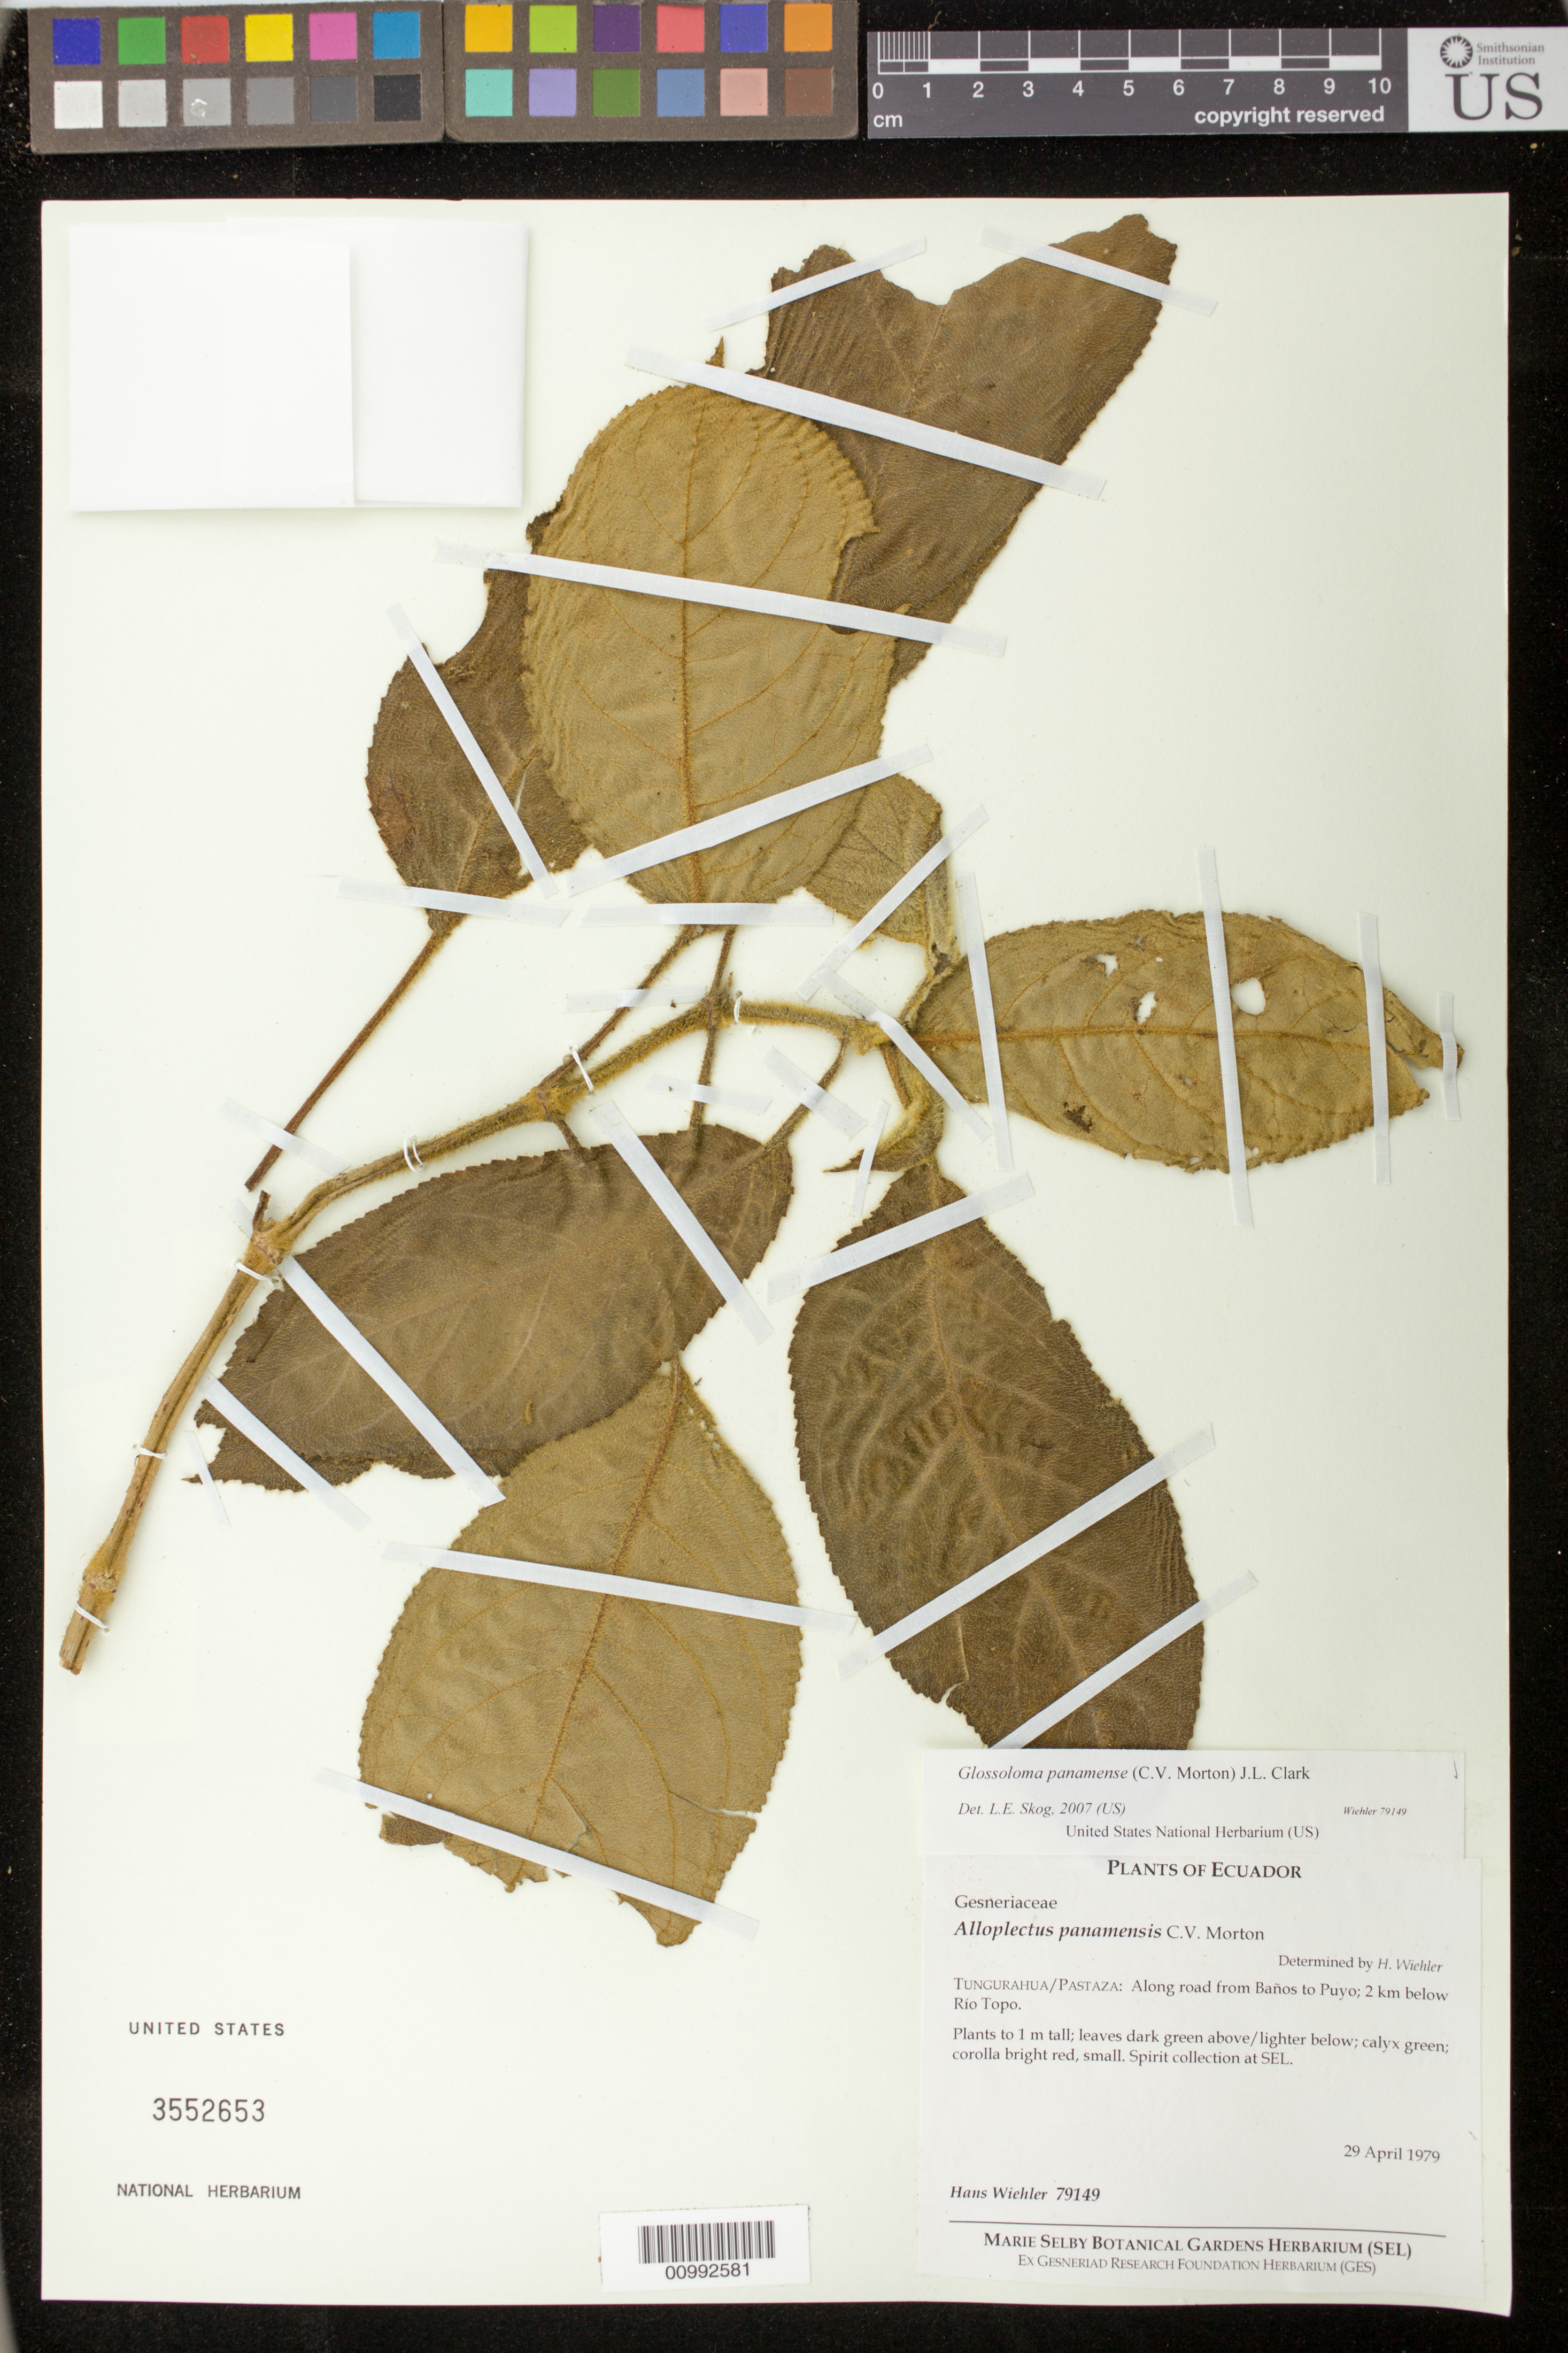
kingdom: Plantae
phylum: Tracheophyta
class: Magnoliopsida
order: Lamiales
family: Gesneriaceae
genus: Glossoloma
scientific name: Glossoloma panamense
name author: (C.V. Morton) J.L. Clark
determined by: Skog, Laurence E.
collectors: H. J. Wiehler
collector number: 79149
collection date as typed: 29 Apr 1979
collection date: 1979-04-29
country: Ecuador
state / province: Tungurahua/Pastaza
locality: Tungurahua/Pastaza; along road from Baños to Puyo; 2 km below Rio Topo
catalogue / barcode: US 3552653